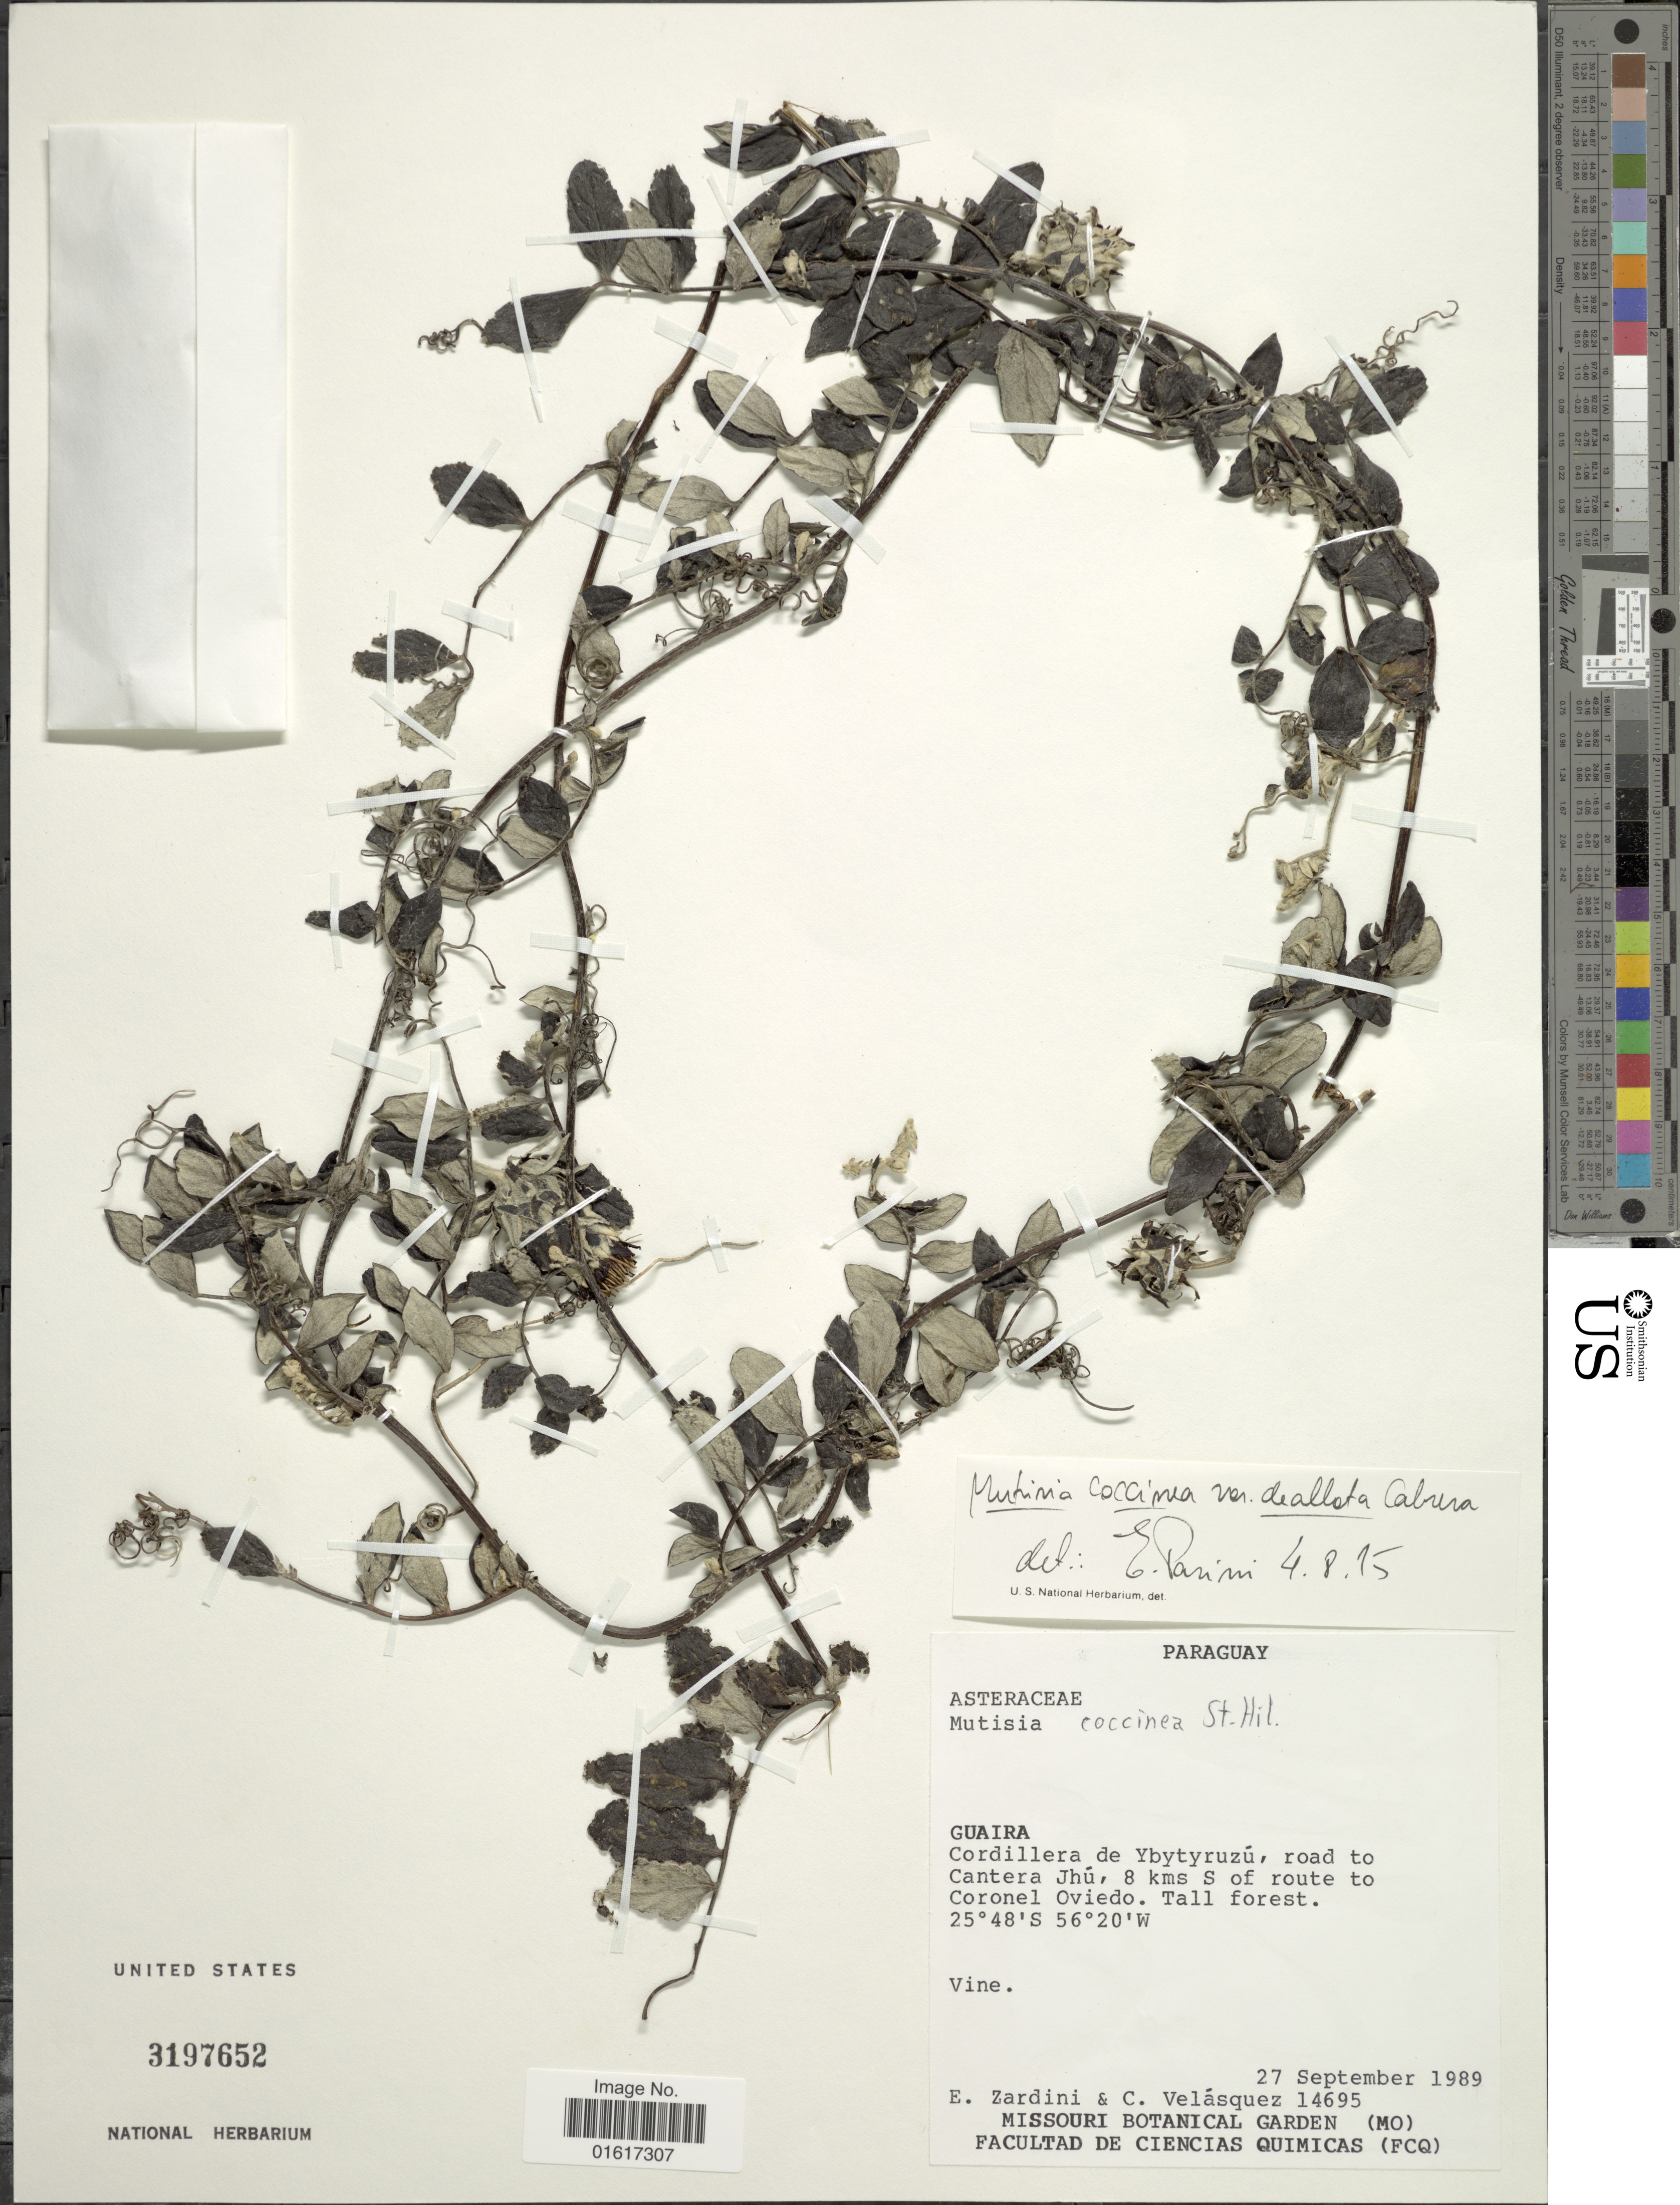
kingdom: Plantae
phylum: Tracheophyta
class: Magnoliopsida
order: Asterales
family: Asteraceae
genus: Mutisia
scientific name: Mutisia coccinea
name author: A. St.-Hil.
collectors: E. M. Zardini & C. Velásquez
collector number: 14695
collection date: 1989-09-27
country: Paraguay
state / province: Guaira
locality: Cordillera de Ybytyruzú, road to Cantera Jhú, 8 kms S of route to Coronel Oviedo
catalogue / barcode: US 3197652